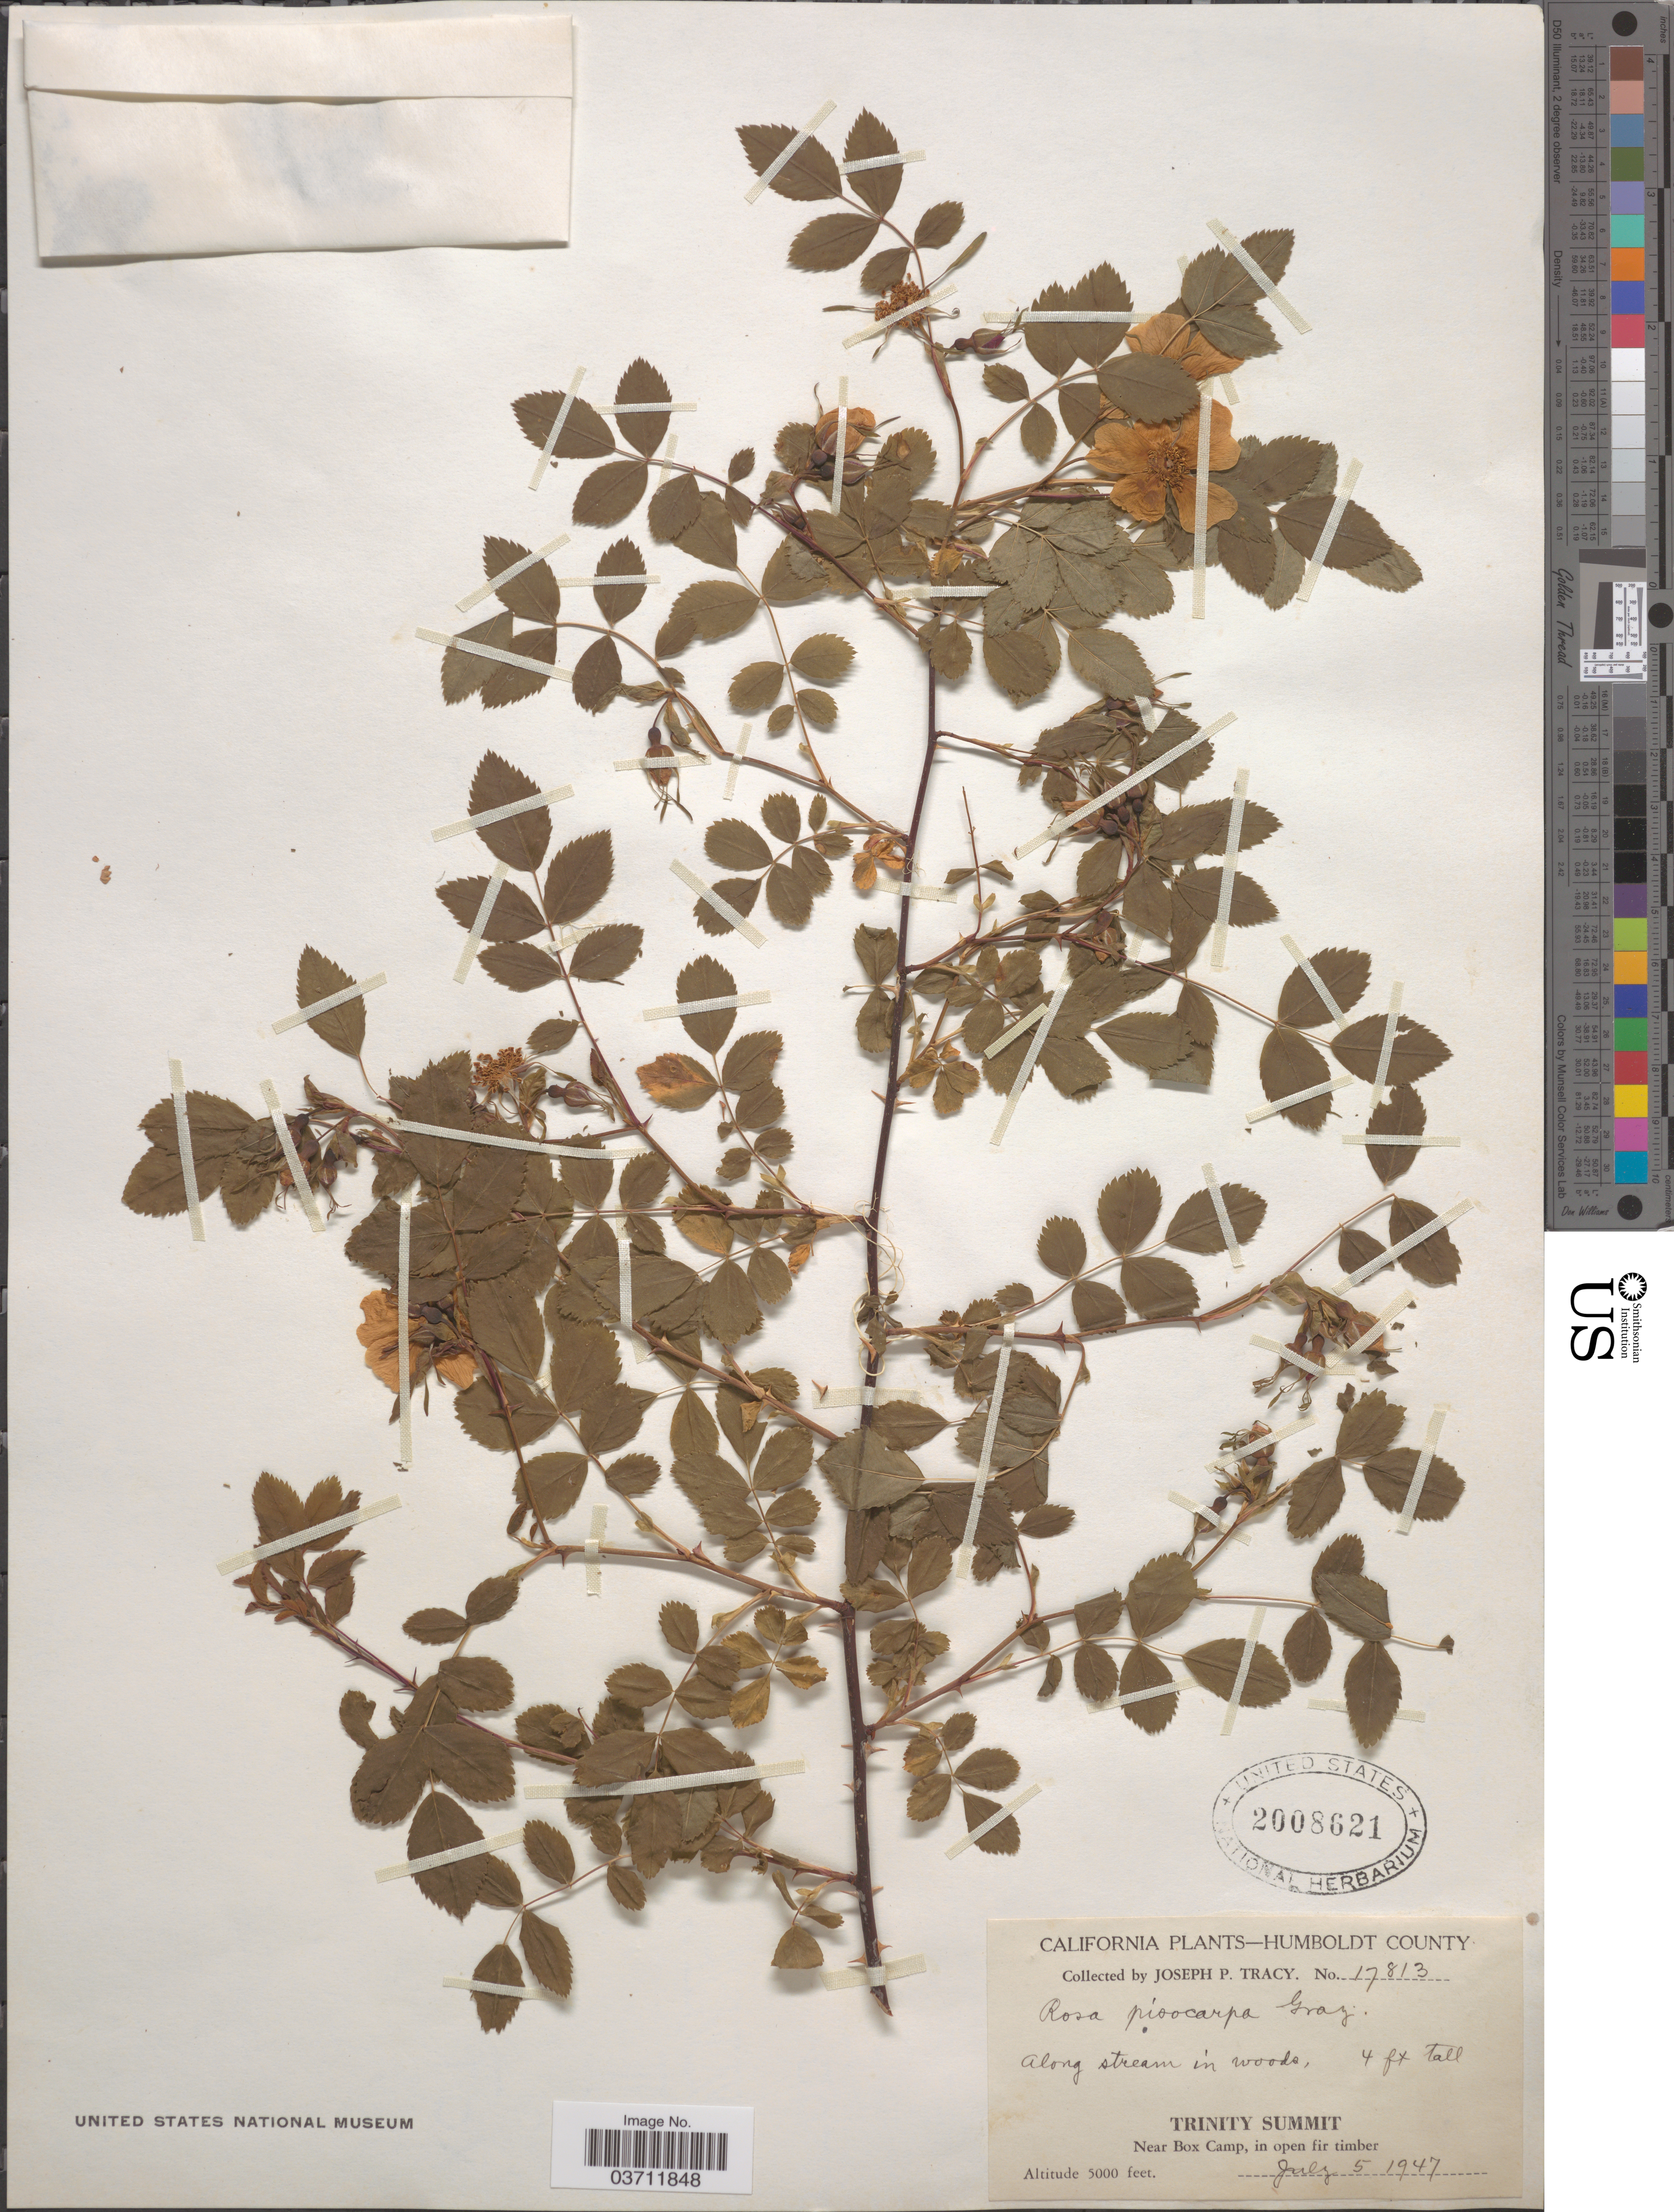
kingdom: Plantae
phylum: Tracheophyta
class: Magnoliopsida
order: Rosales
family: Rosaceae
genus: Rosa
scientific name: Rosa pisocarpa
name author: A. Gray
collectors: J. Tracy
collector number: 17813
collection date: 1947-07-05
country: United States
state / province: California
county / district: Humboldt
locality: Humboldt County. Trinity Summit. Near Box Camp, in open fir timber.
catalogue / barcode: US 2008621